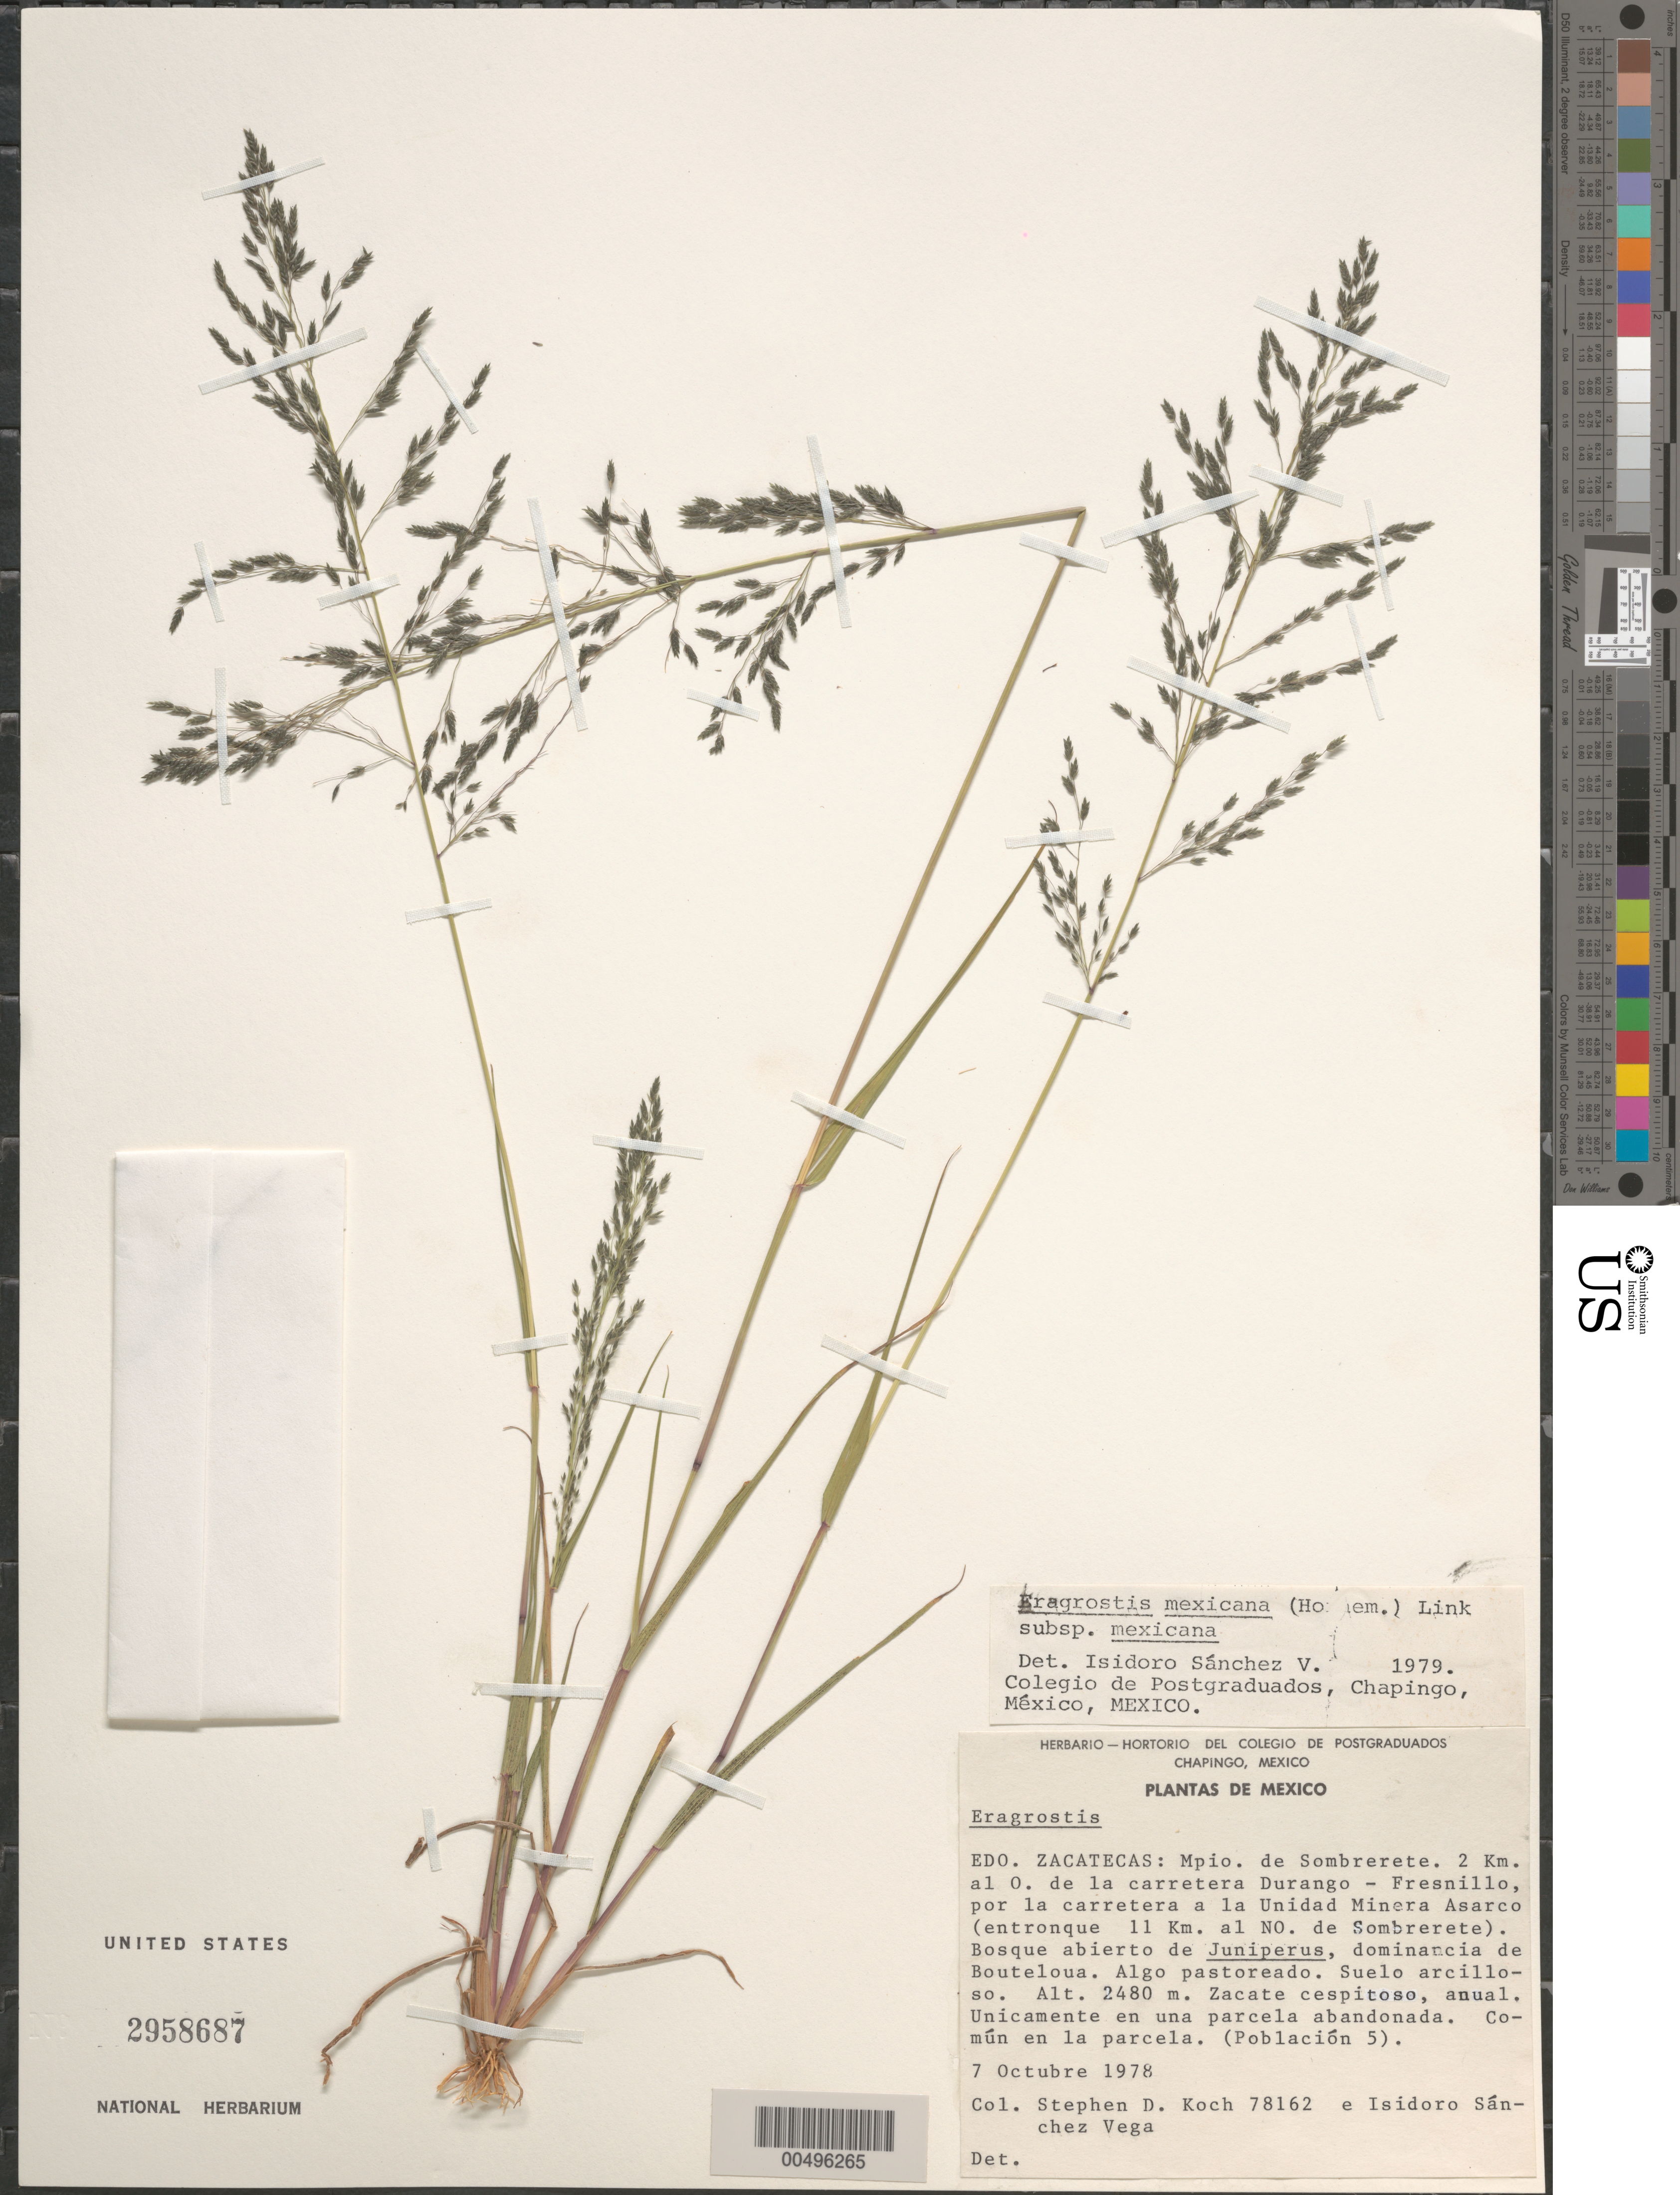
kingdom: Plantae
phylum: Tracheophyta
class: Liliopsida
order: Poales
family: Poaceae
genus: Eragrostis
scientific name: Eragrostis mexicana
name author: (Hornem.) Link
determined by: Sánchez Vega, I. M.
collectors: S. D. Koch & I. M. Sánchez Vega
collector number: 78162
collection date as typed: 7 Oct 1978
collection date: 1978-10-07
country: Mexico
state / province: Zacatecas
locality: Sombrerete Mun., 2 km W of the Durango - Fresnillo Rd., por la rd a la Unidad Minera Asarco (etronque 11 km N of Sombrerete)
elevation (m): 2480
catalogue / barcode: US 2958687